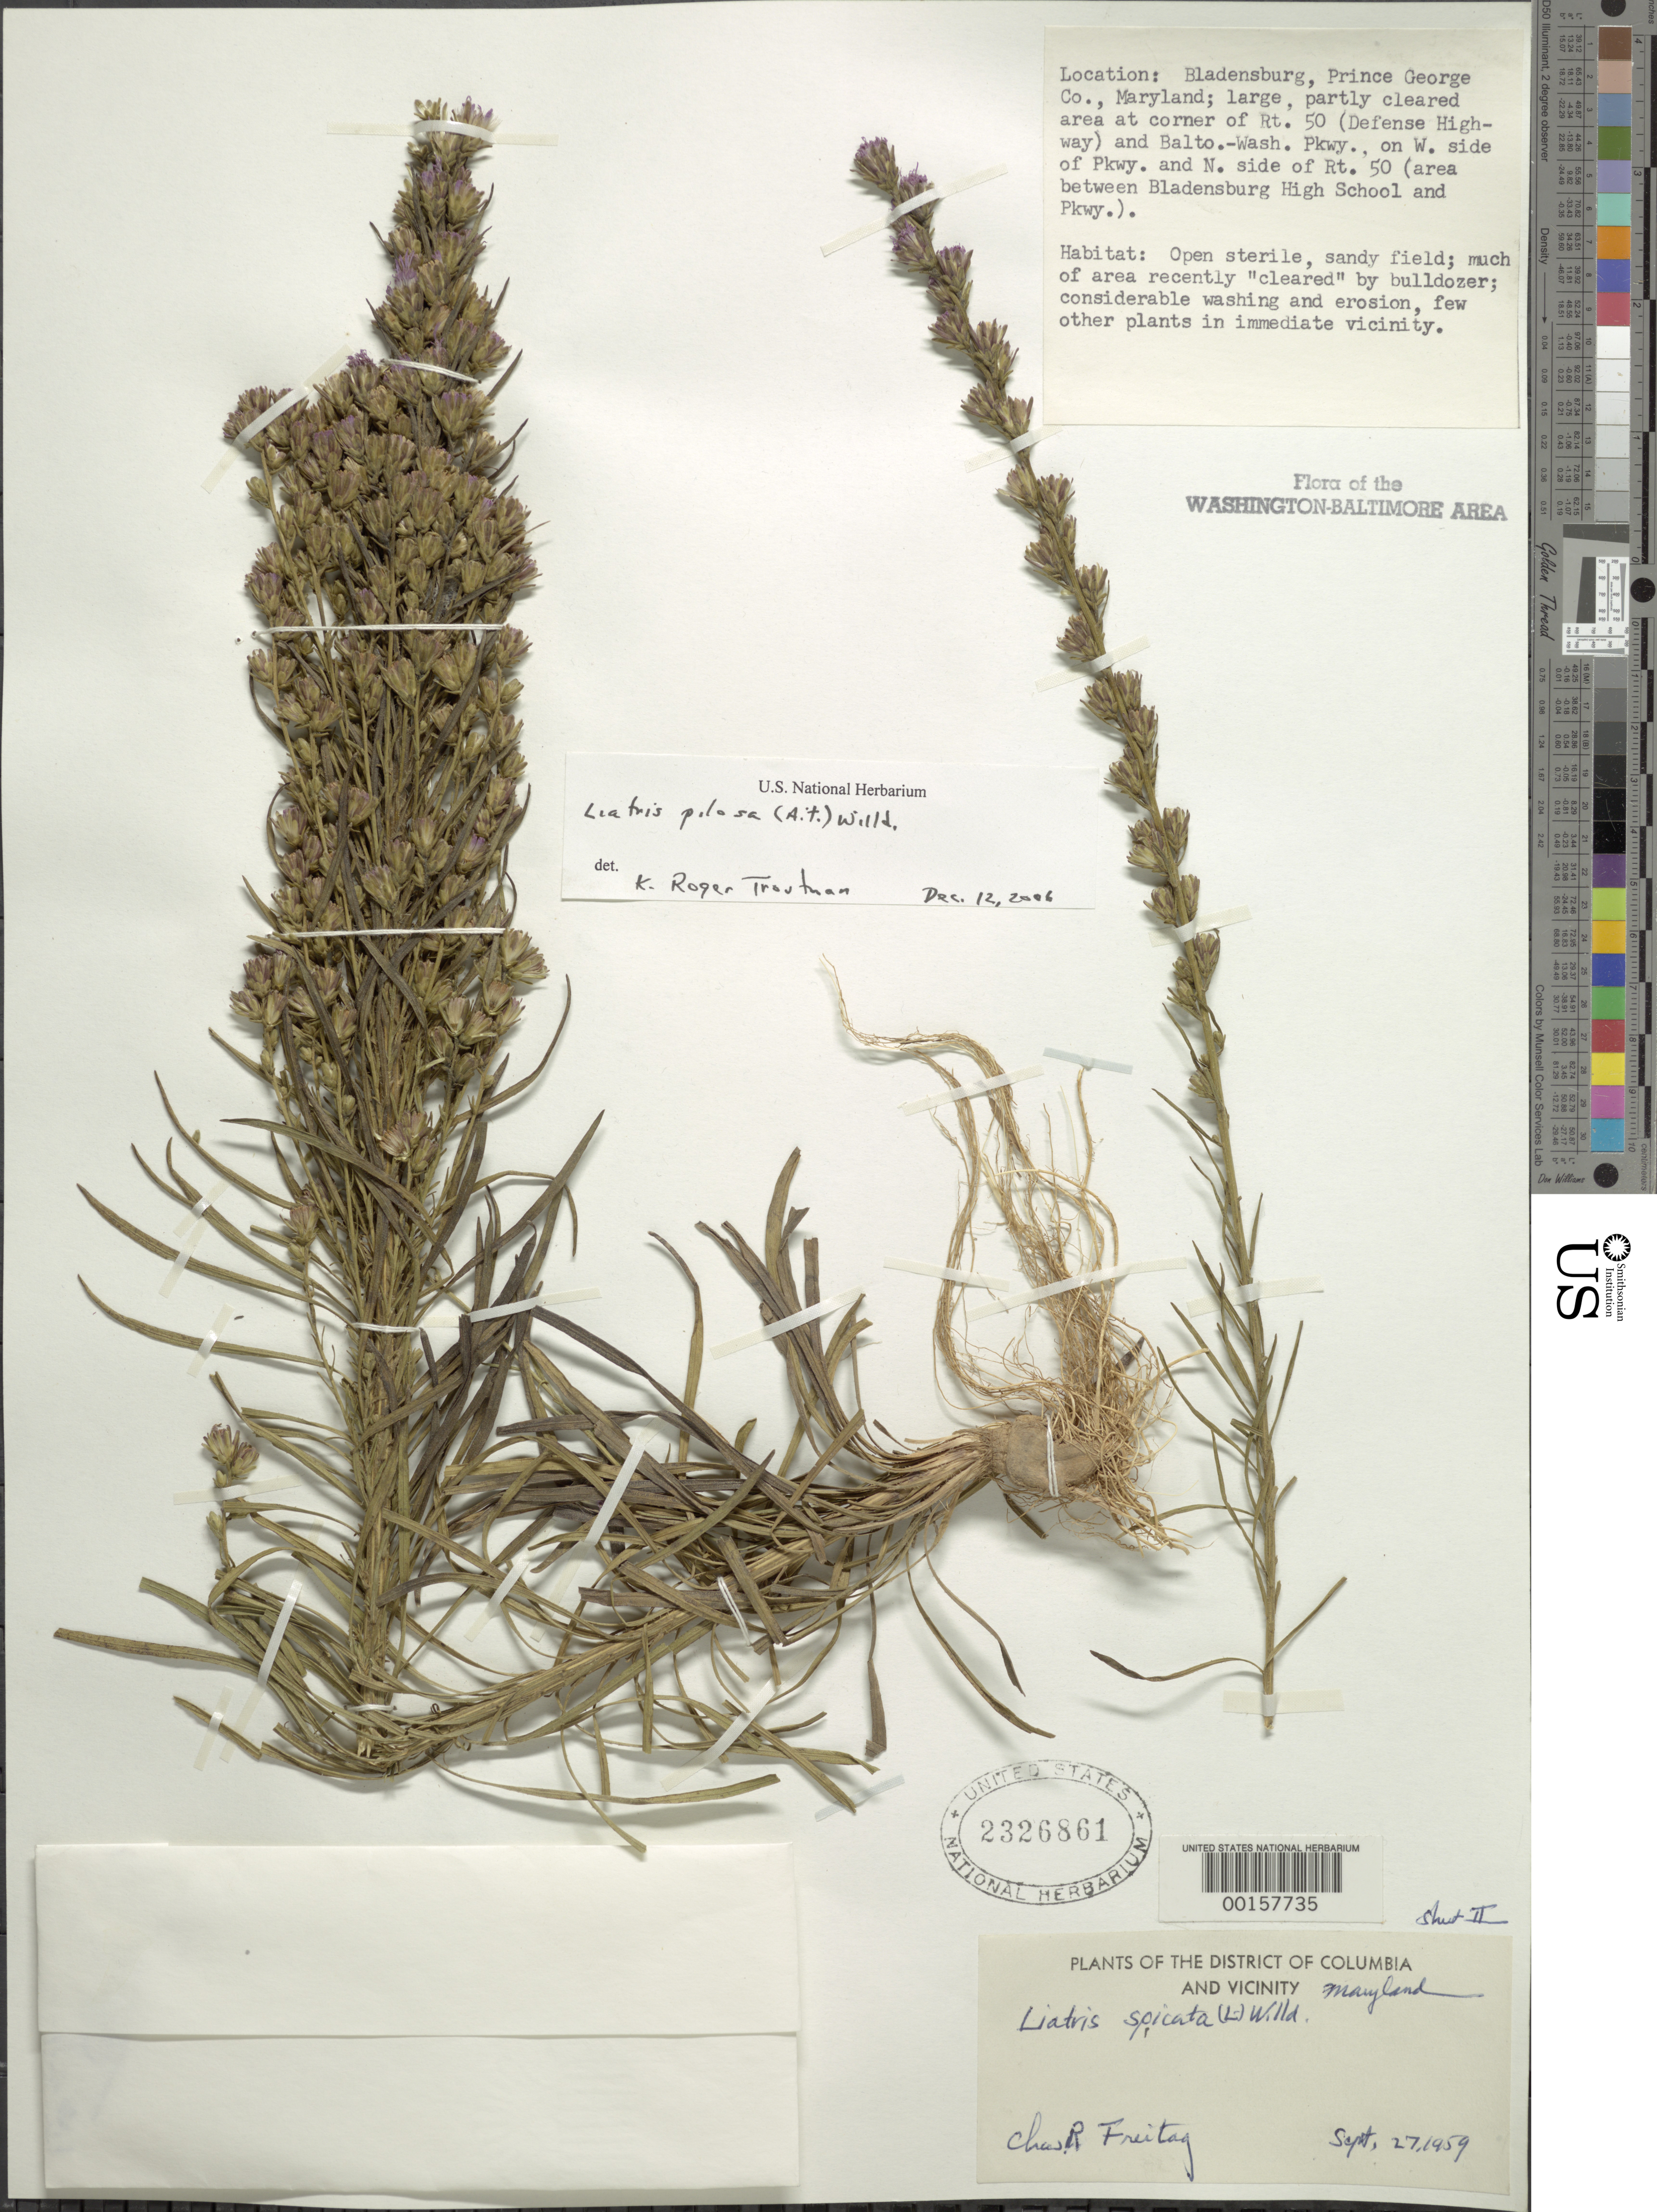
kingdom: Plantae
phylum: Tracheophyta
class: Magnoliopsida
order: Asterales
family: Asteraceae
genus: Liatris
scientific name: Liatris pilosa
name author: (Aiton) Willd.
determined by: Troutman, K. Roger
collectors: C. Freitag & G. Surmick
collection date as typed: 27 Sep 1959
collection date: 1959-09-27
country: United States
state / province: Maryland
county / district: Prince George's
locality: Bladensburg, corner of Rt. 50 and Balto-Wash. Parkway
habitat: Open sterile sandy field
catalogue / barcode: US 2326861